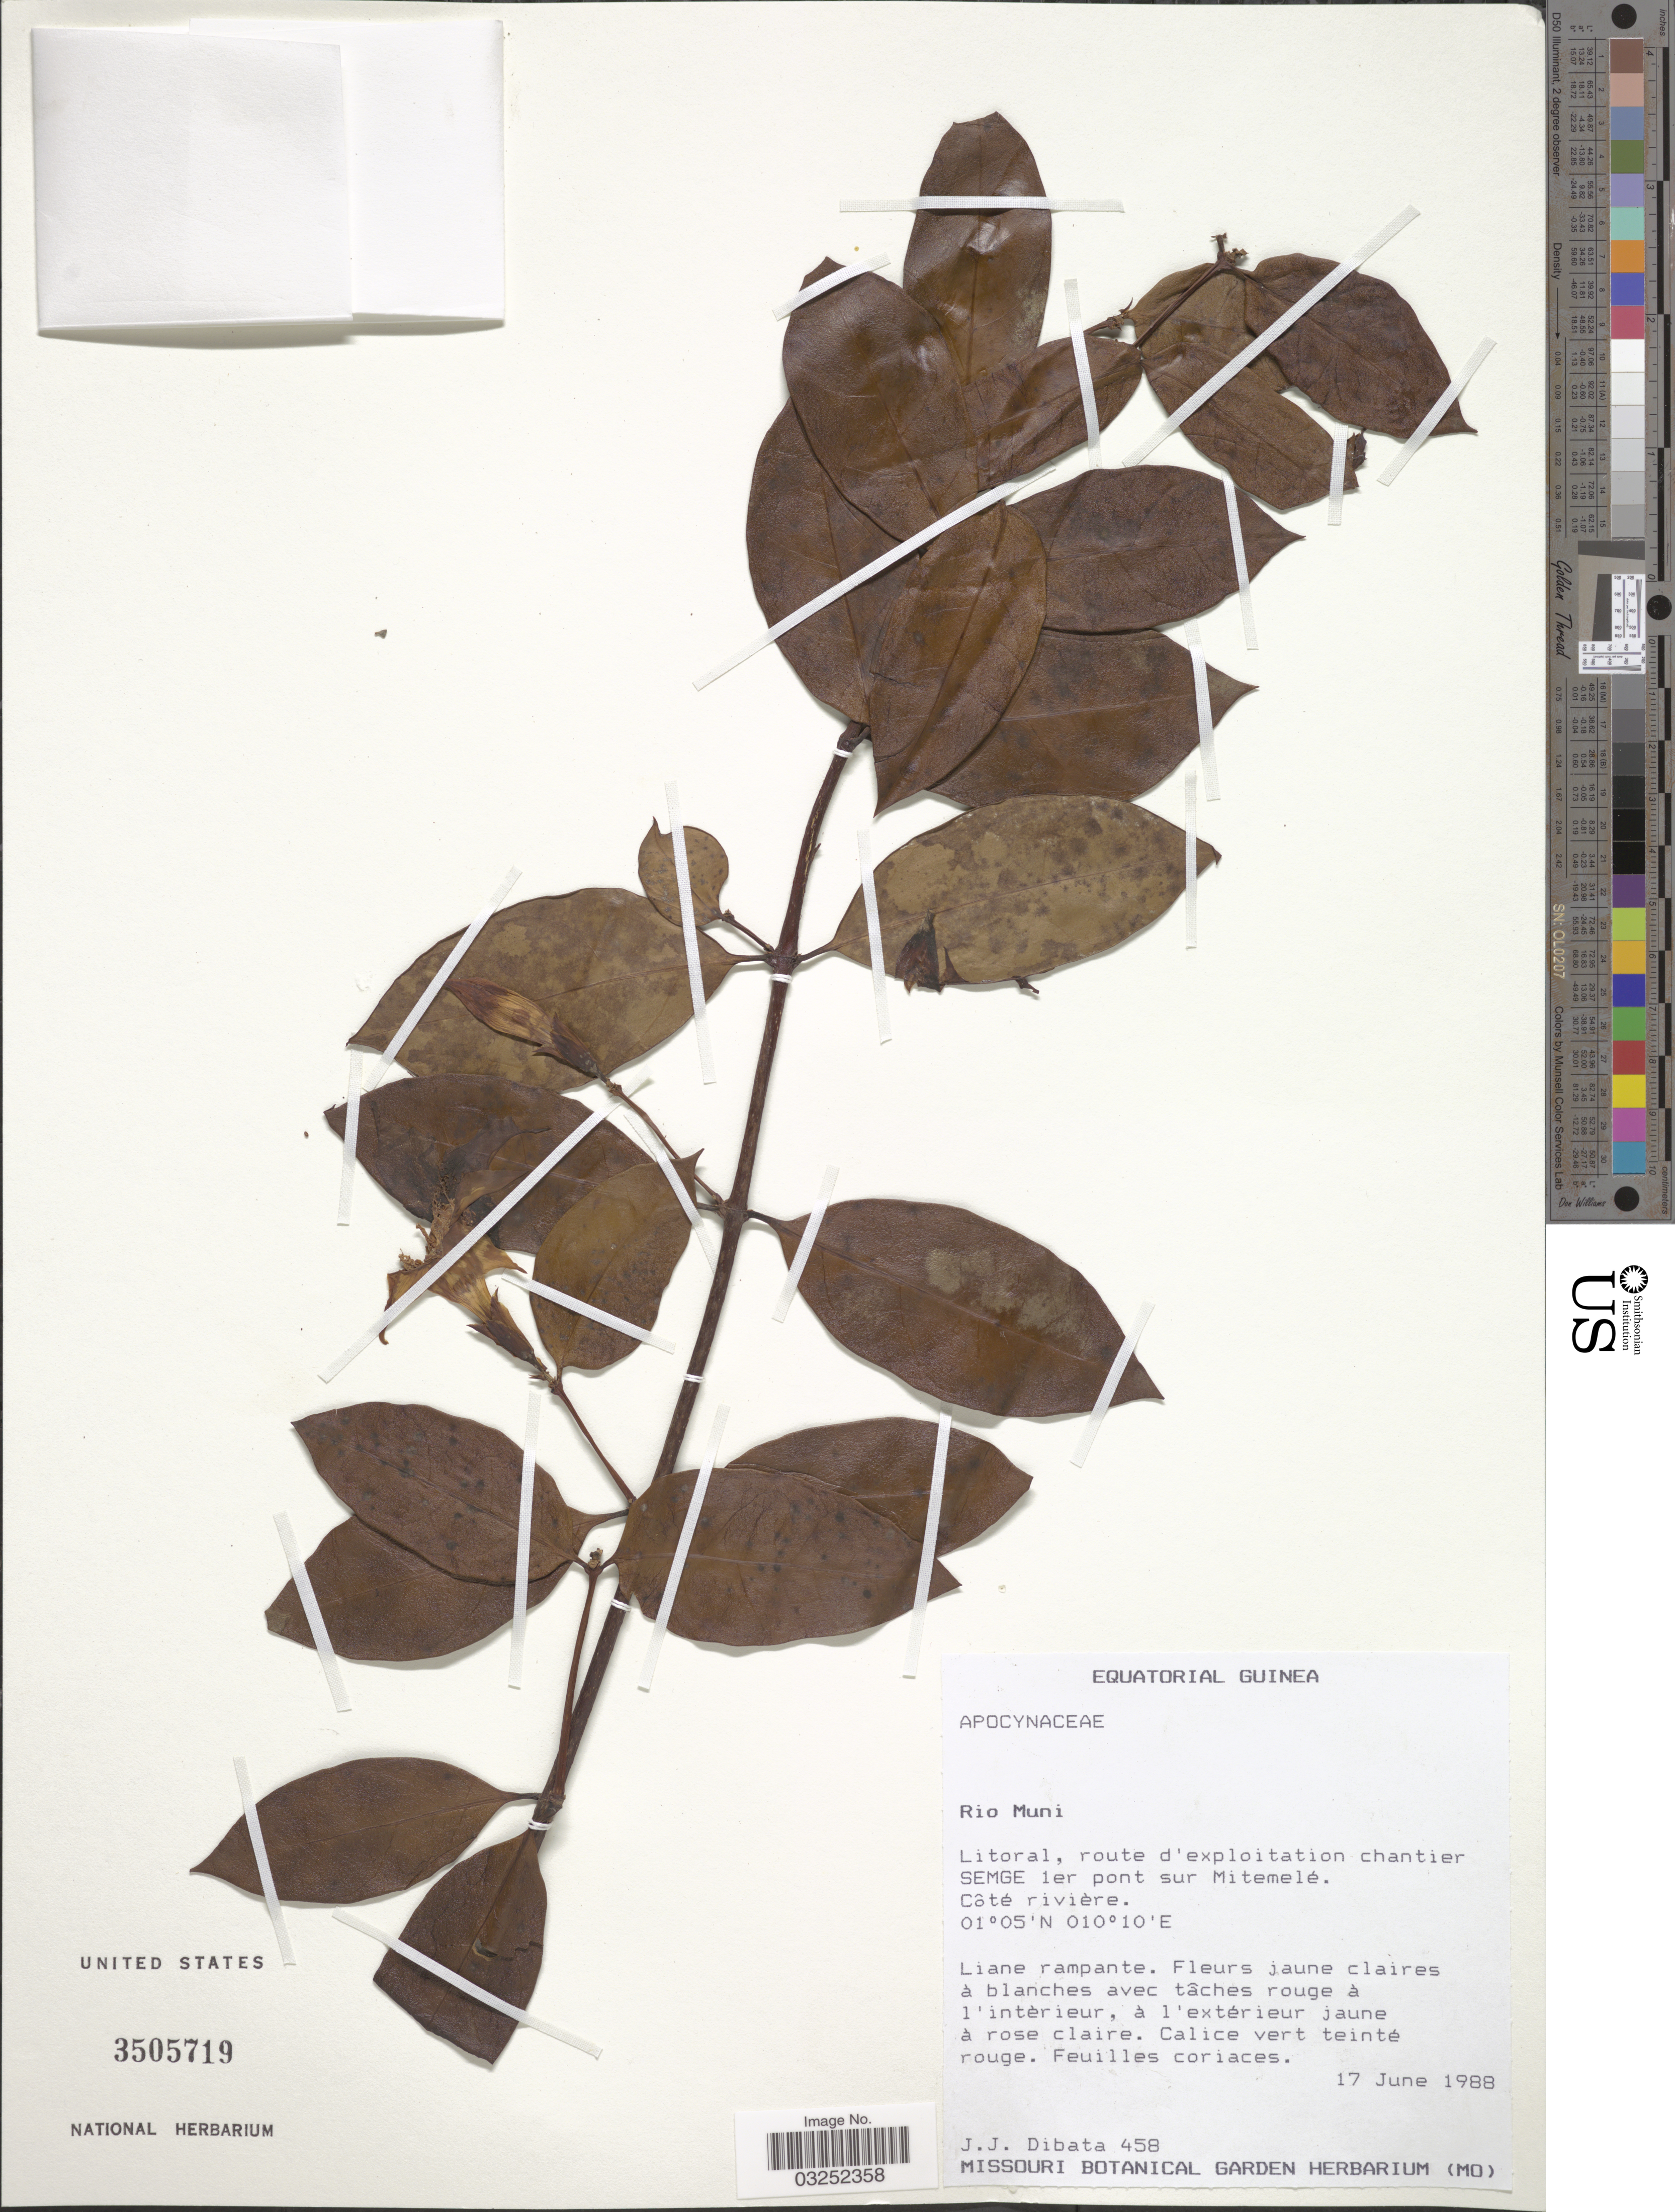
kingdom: Plantae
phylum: Tracheophyta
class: Magnoliopsida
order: Gentianales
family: Apocynaceae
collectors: J. Dibata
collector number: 458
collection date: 1988-06-17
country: Equatorial Guinea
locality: Rio Muni, Litoral, route d'exploitation chantier SEMGE 1er pont sur Mitemelé. Côte riviére.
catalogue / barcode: US 3505719